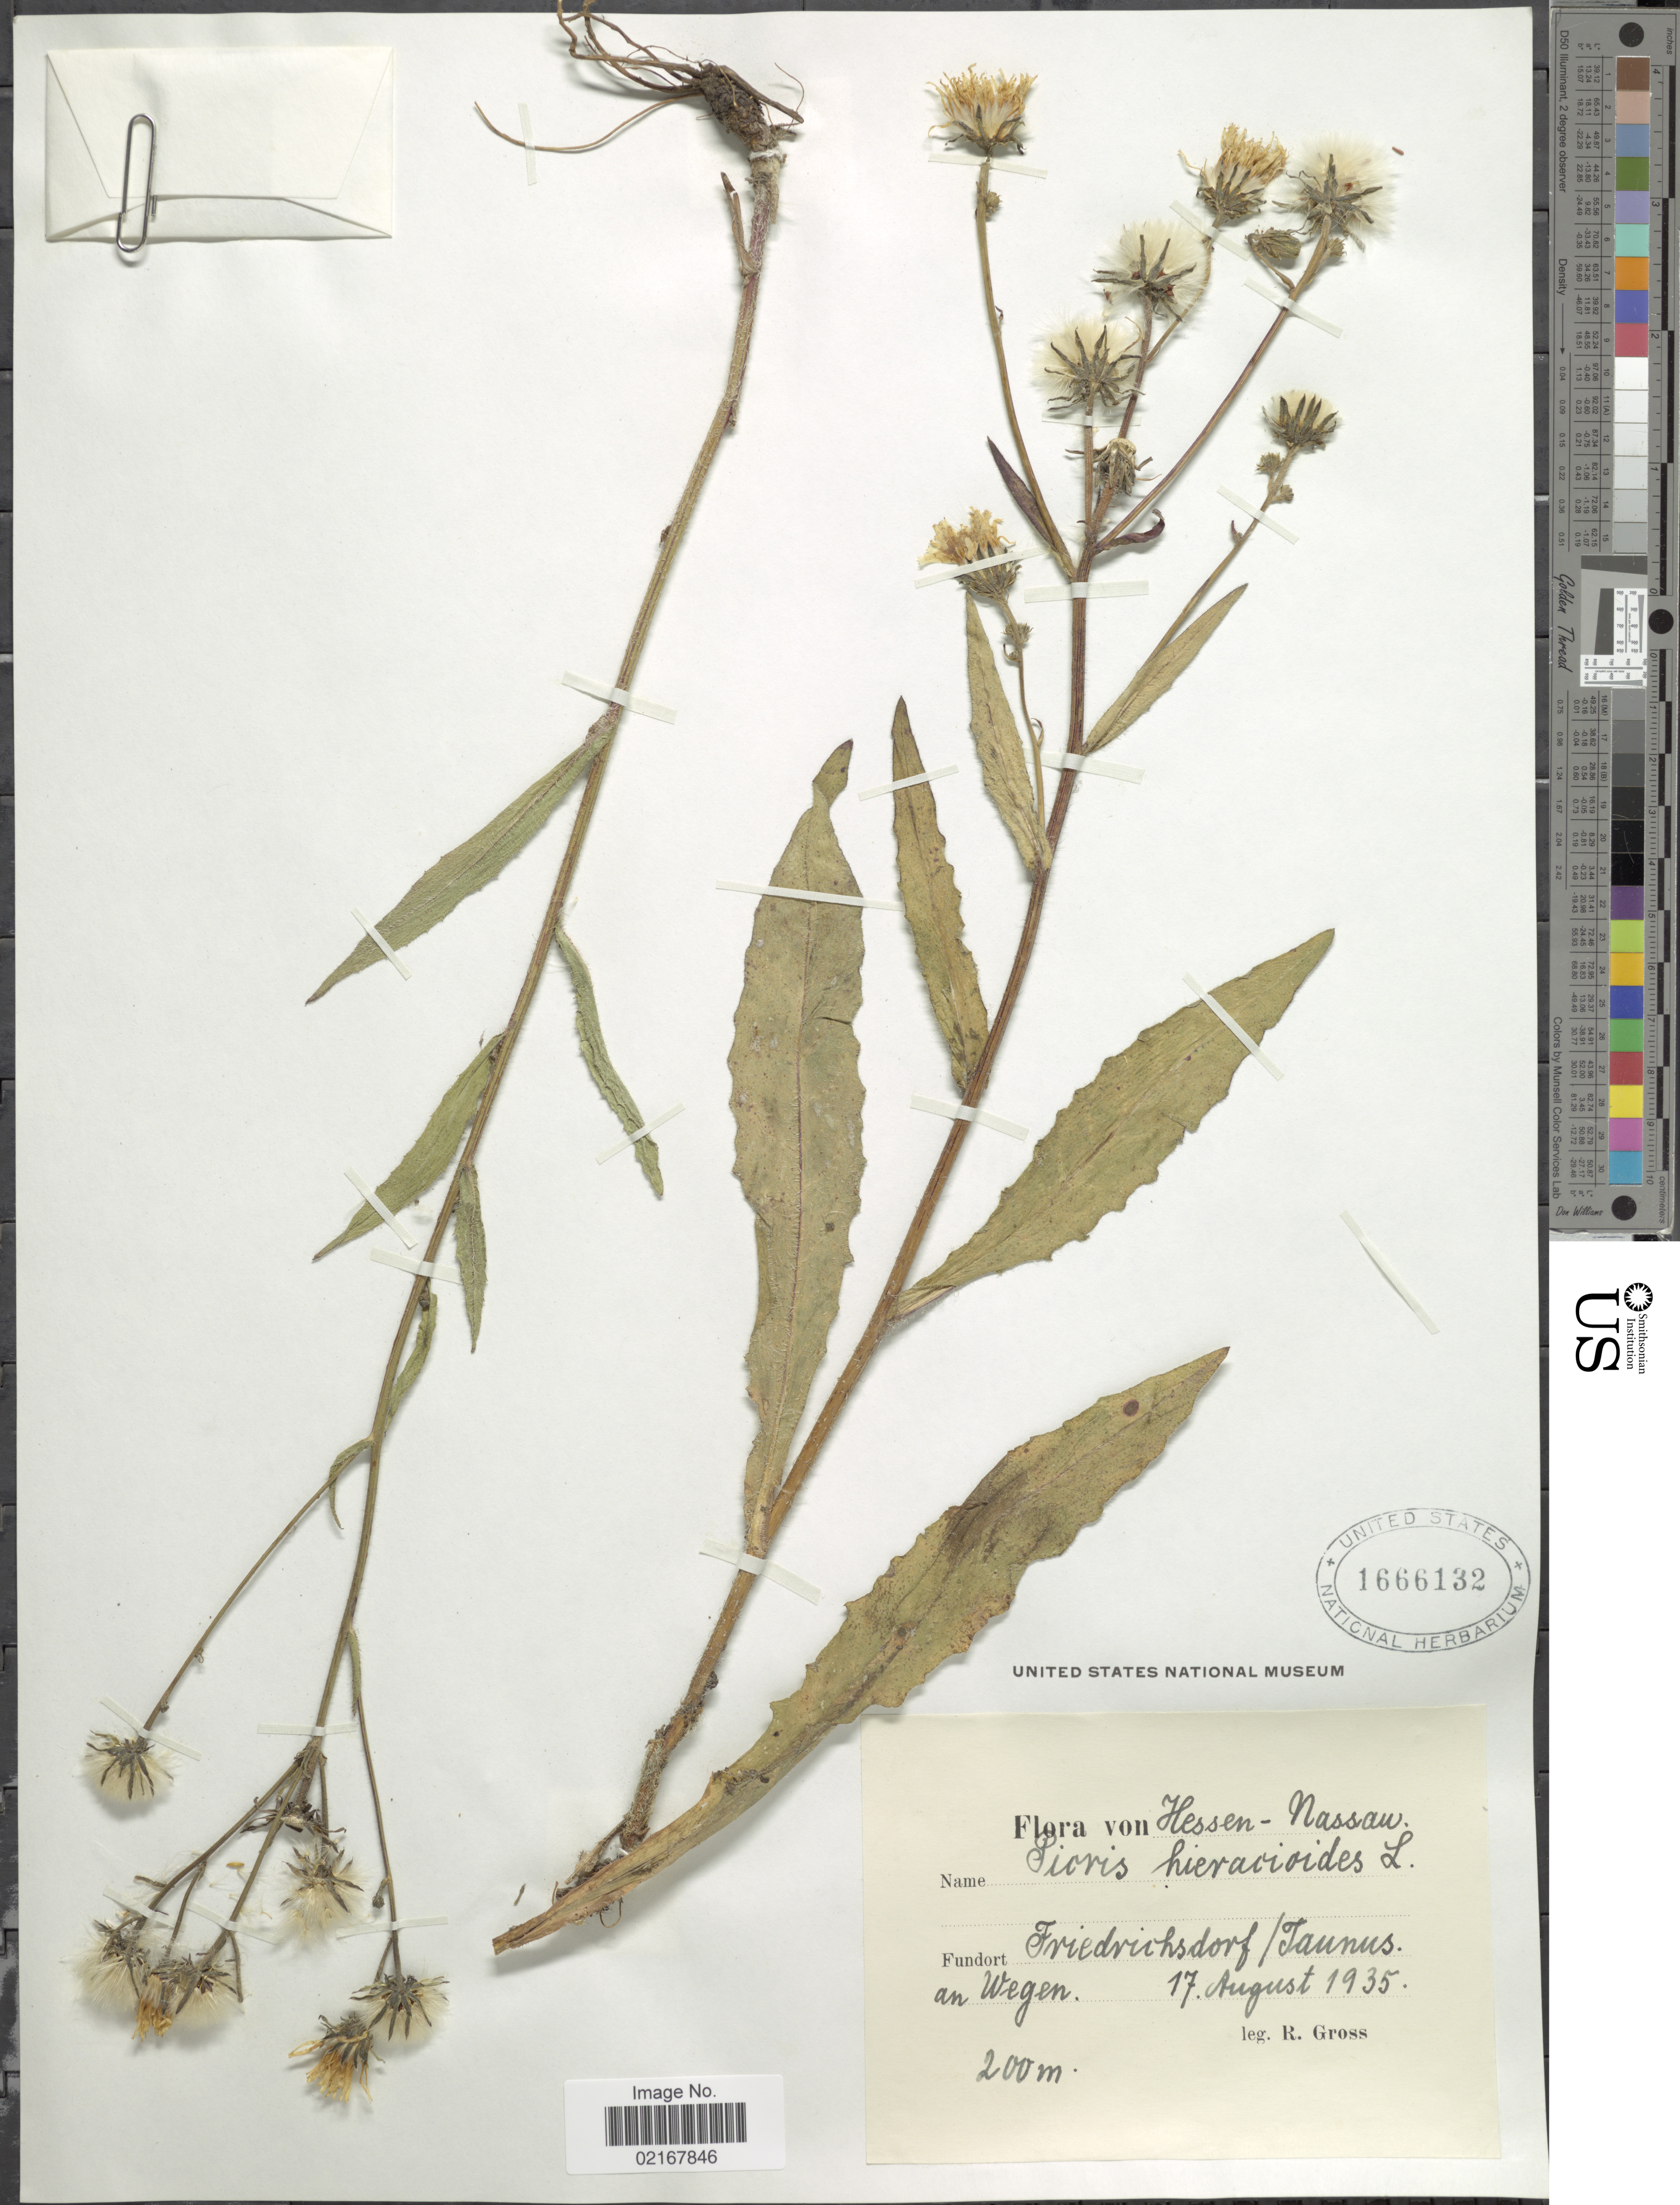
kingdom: Plantae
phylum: Tracheophyta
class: Magnoliopsida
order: Asterales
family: Asteraceae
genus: Picris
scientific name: Picris hieracioides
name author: L.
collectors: R. Gross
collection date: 1935-08-17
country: Germany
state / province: Hesse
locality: Hessen-Nasaau, Friedrichsdorf/Taunus and Wegen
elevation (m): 200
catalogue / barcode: US 1666132